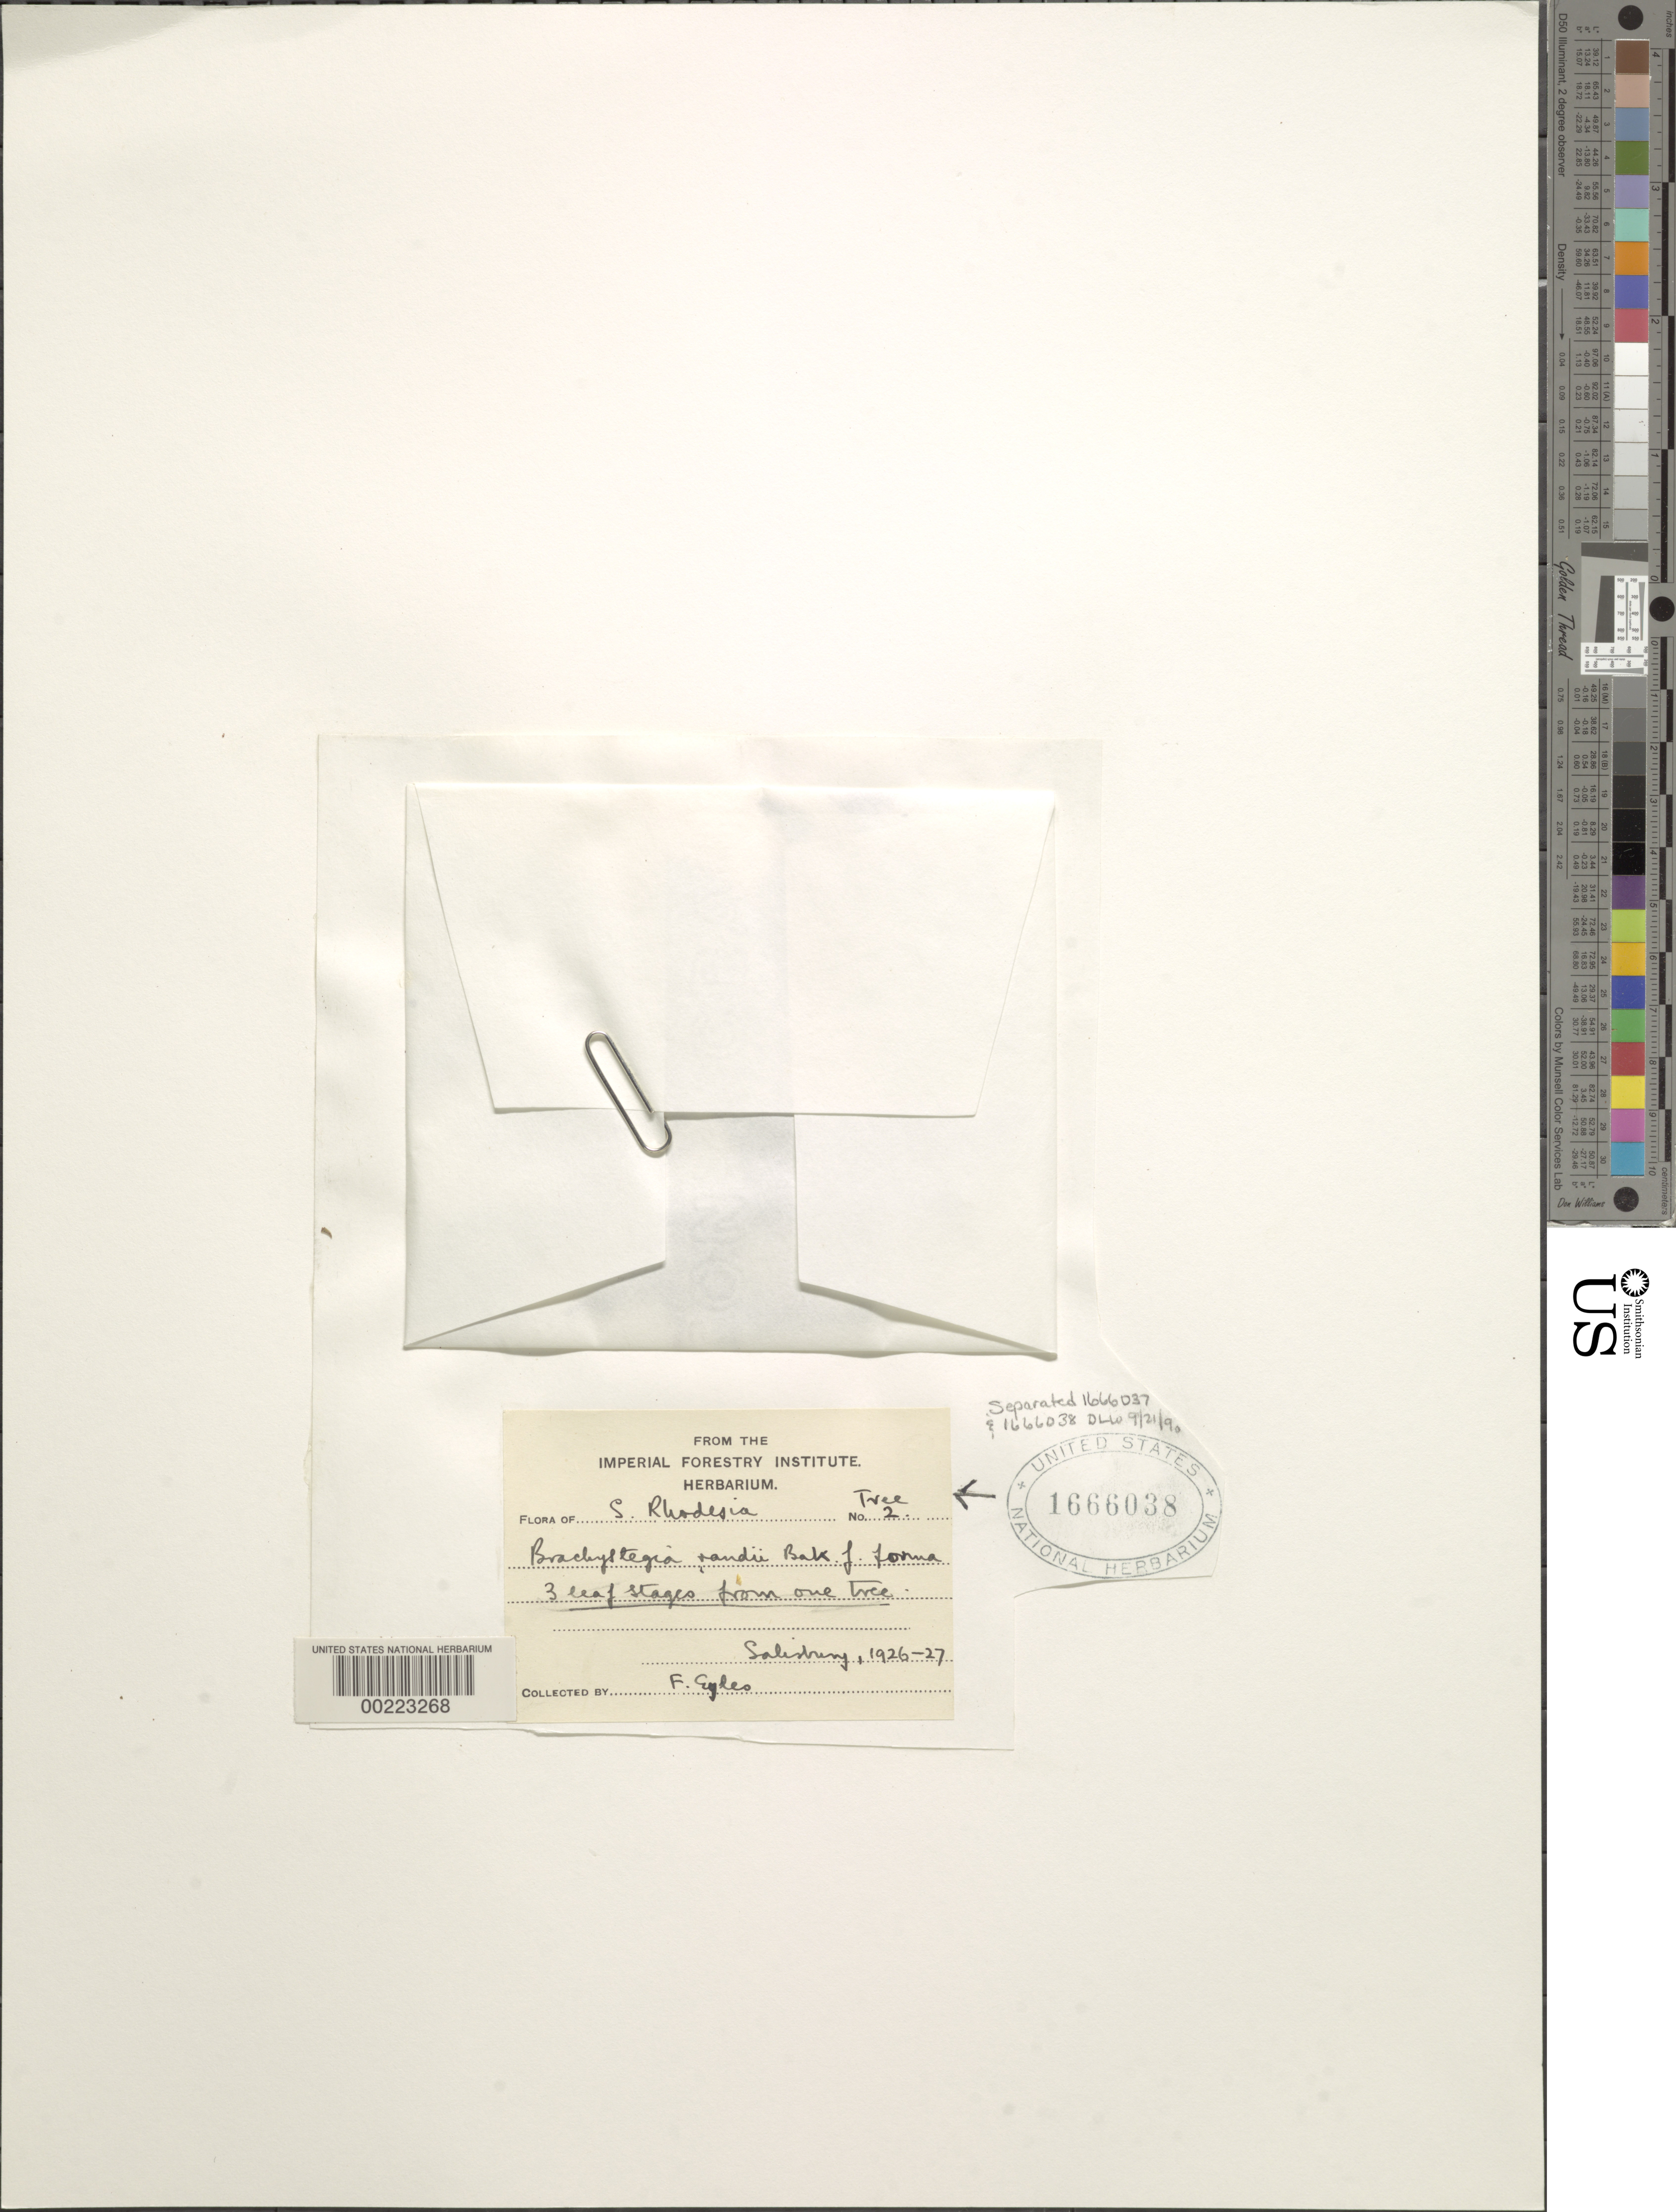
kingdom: Plantae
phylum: Tracheophyta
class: Magnoliopsida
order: Fabales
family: Fabaceae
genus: Brachystegia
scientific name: Brachystegia randii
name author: Baker f.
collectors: F. Eyles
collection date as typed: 1926 to -- -- 1927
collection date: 1926/1927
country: Zambia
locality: Salisbury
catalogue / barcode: US 1666038